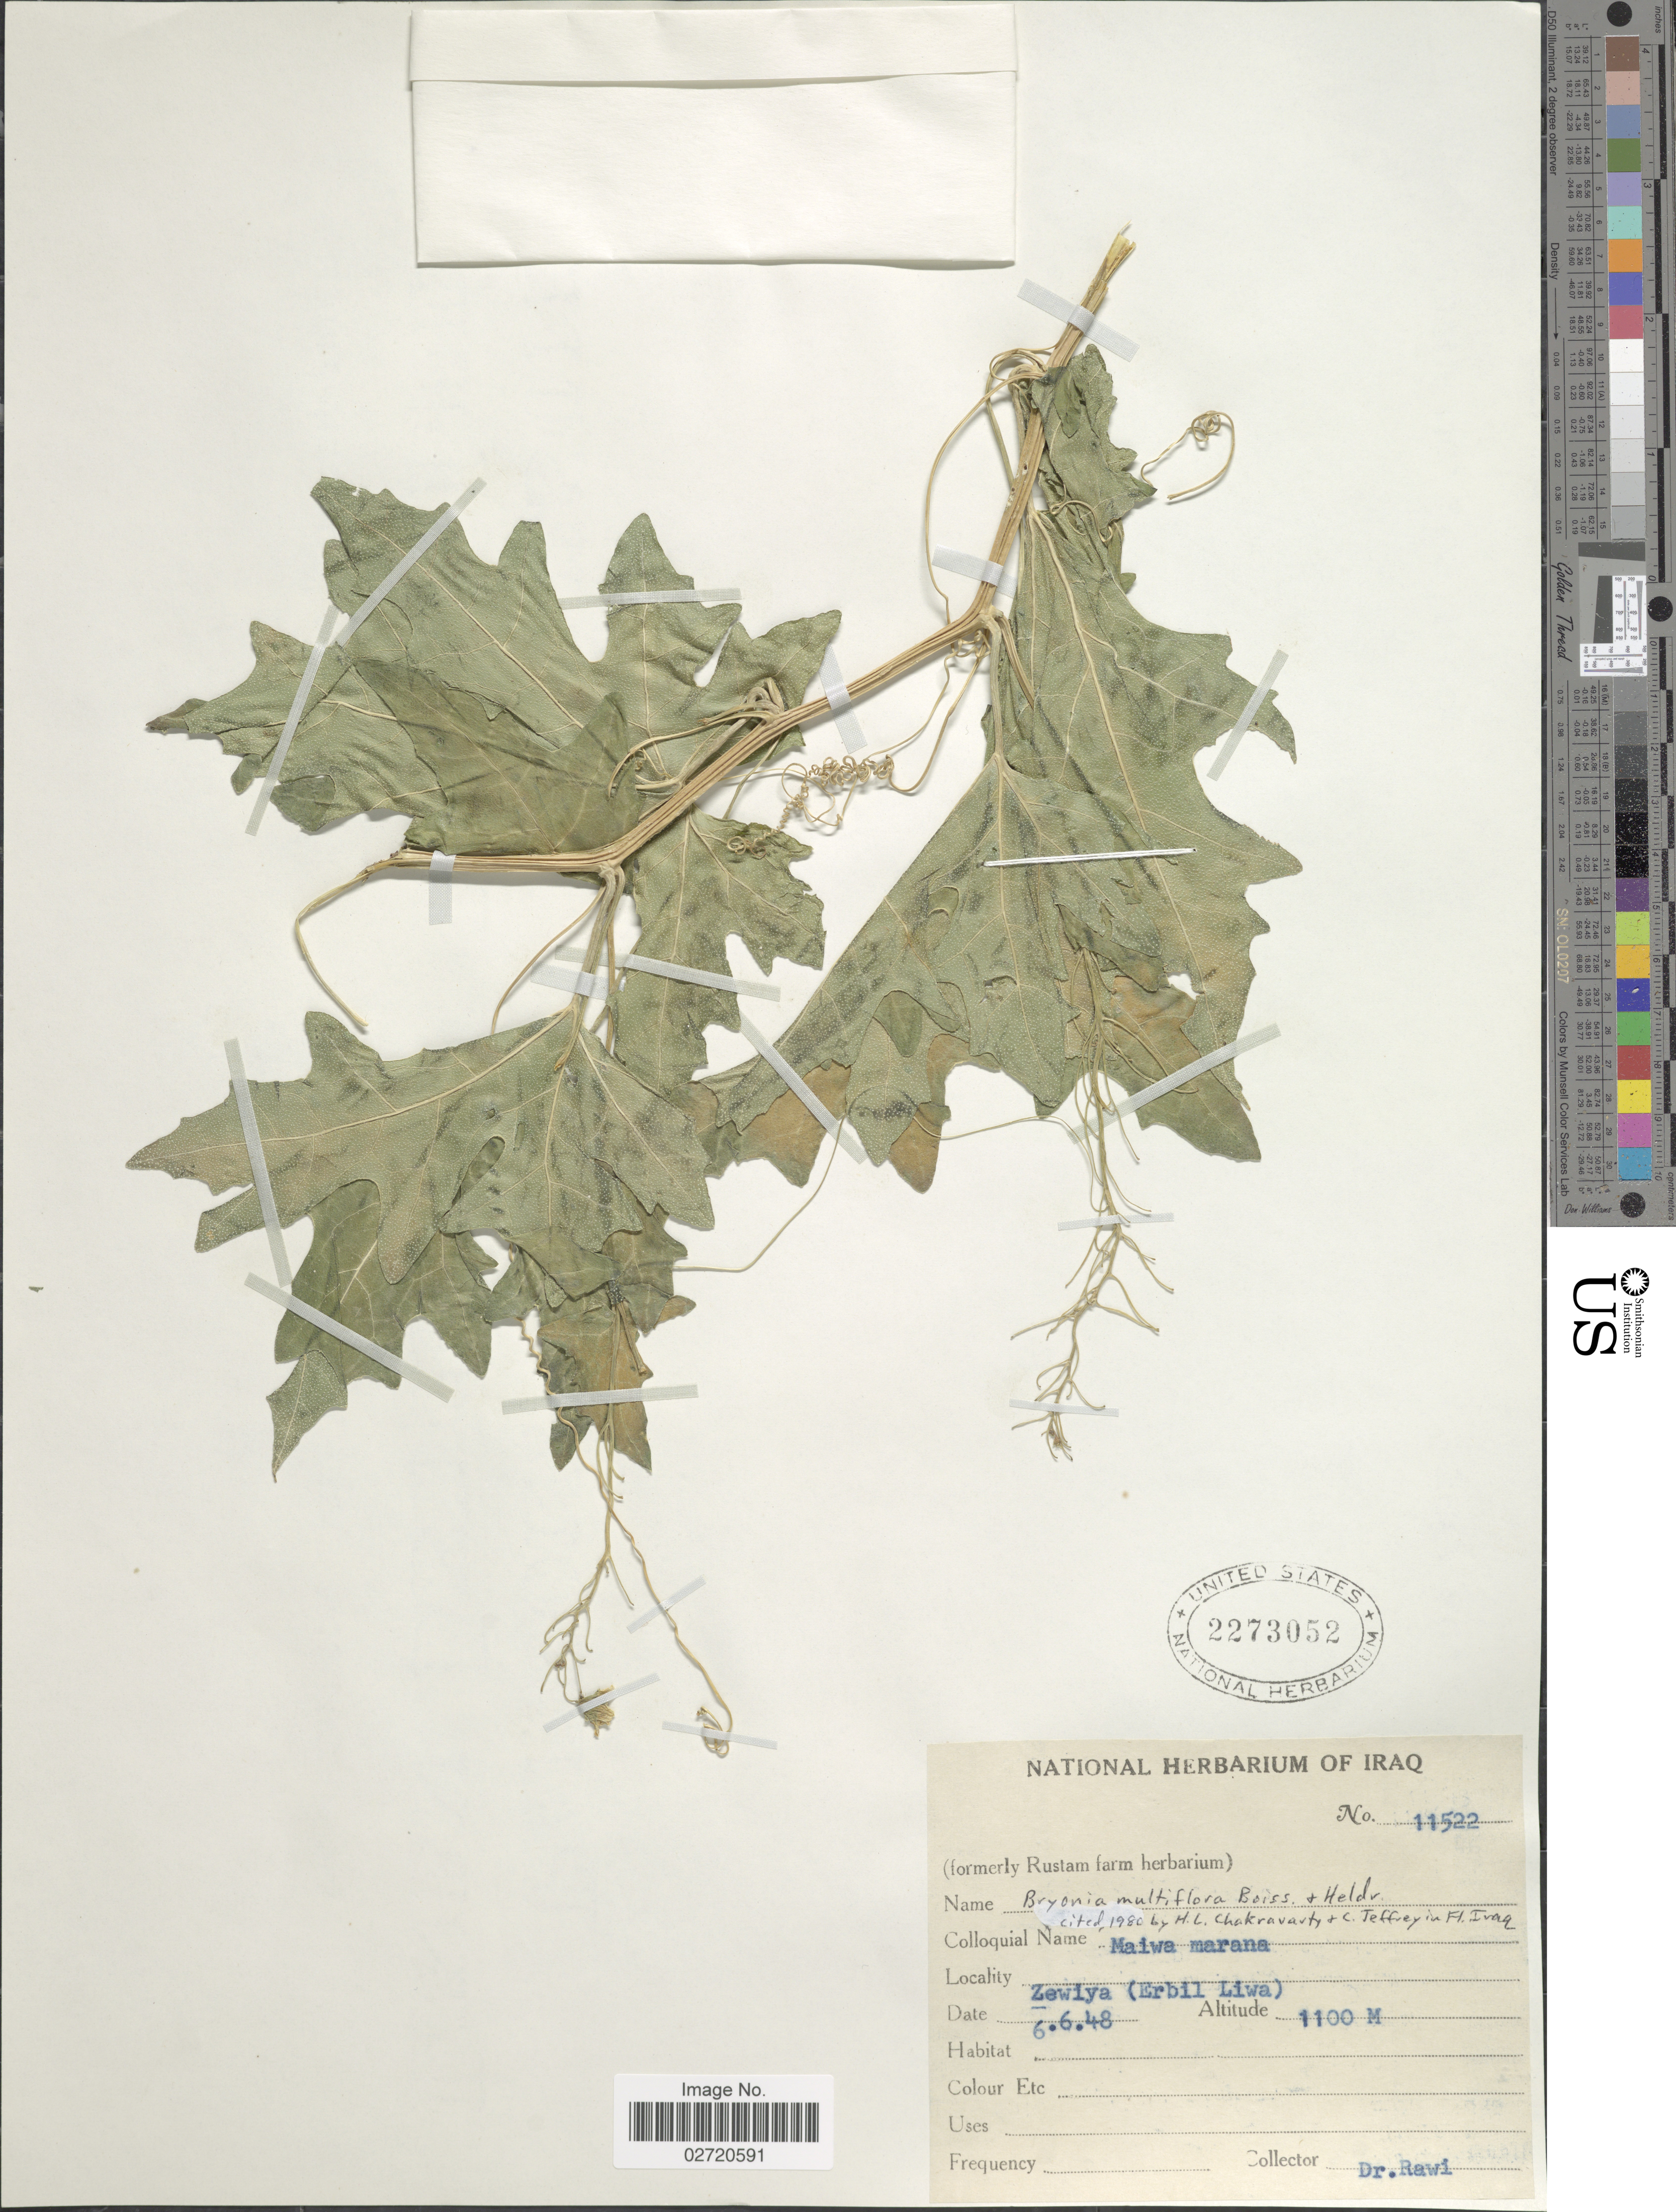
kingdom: Plantae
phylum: Tracheophyta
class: Magnoliopsida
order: Cucurbitales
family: Cucurbitaceae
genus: Bryonia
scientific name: Bryonia multiflora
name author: Boiss. & Heldr.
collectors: -. Rawi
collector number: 11522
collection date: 1948-06-06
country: Iraq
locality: Zewiya (Erbil Liwa)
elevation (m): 1100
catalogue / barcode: US 2273052